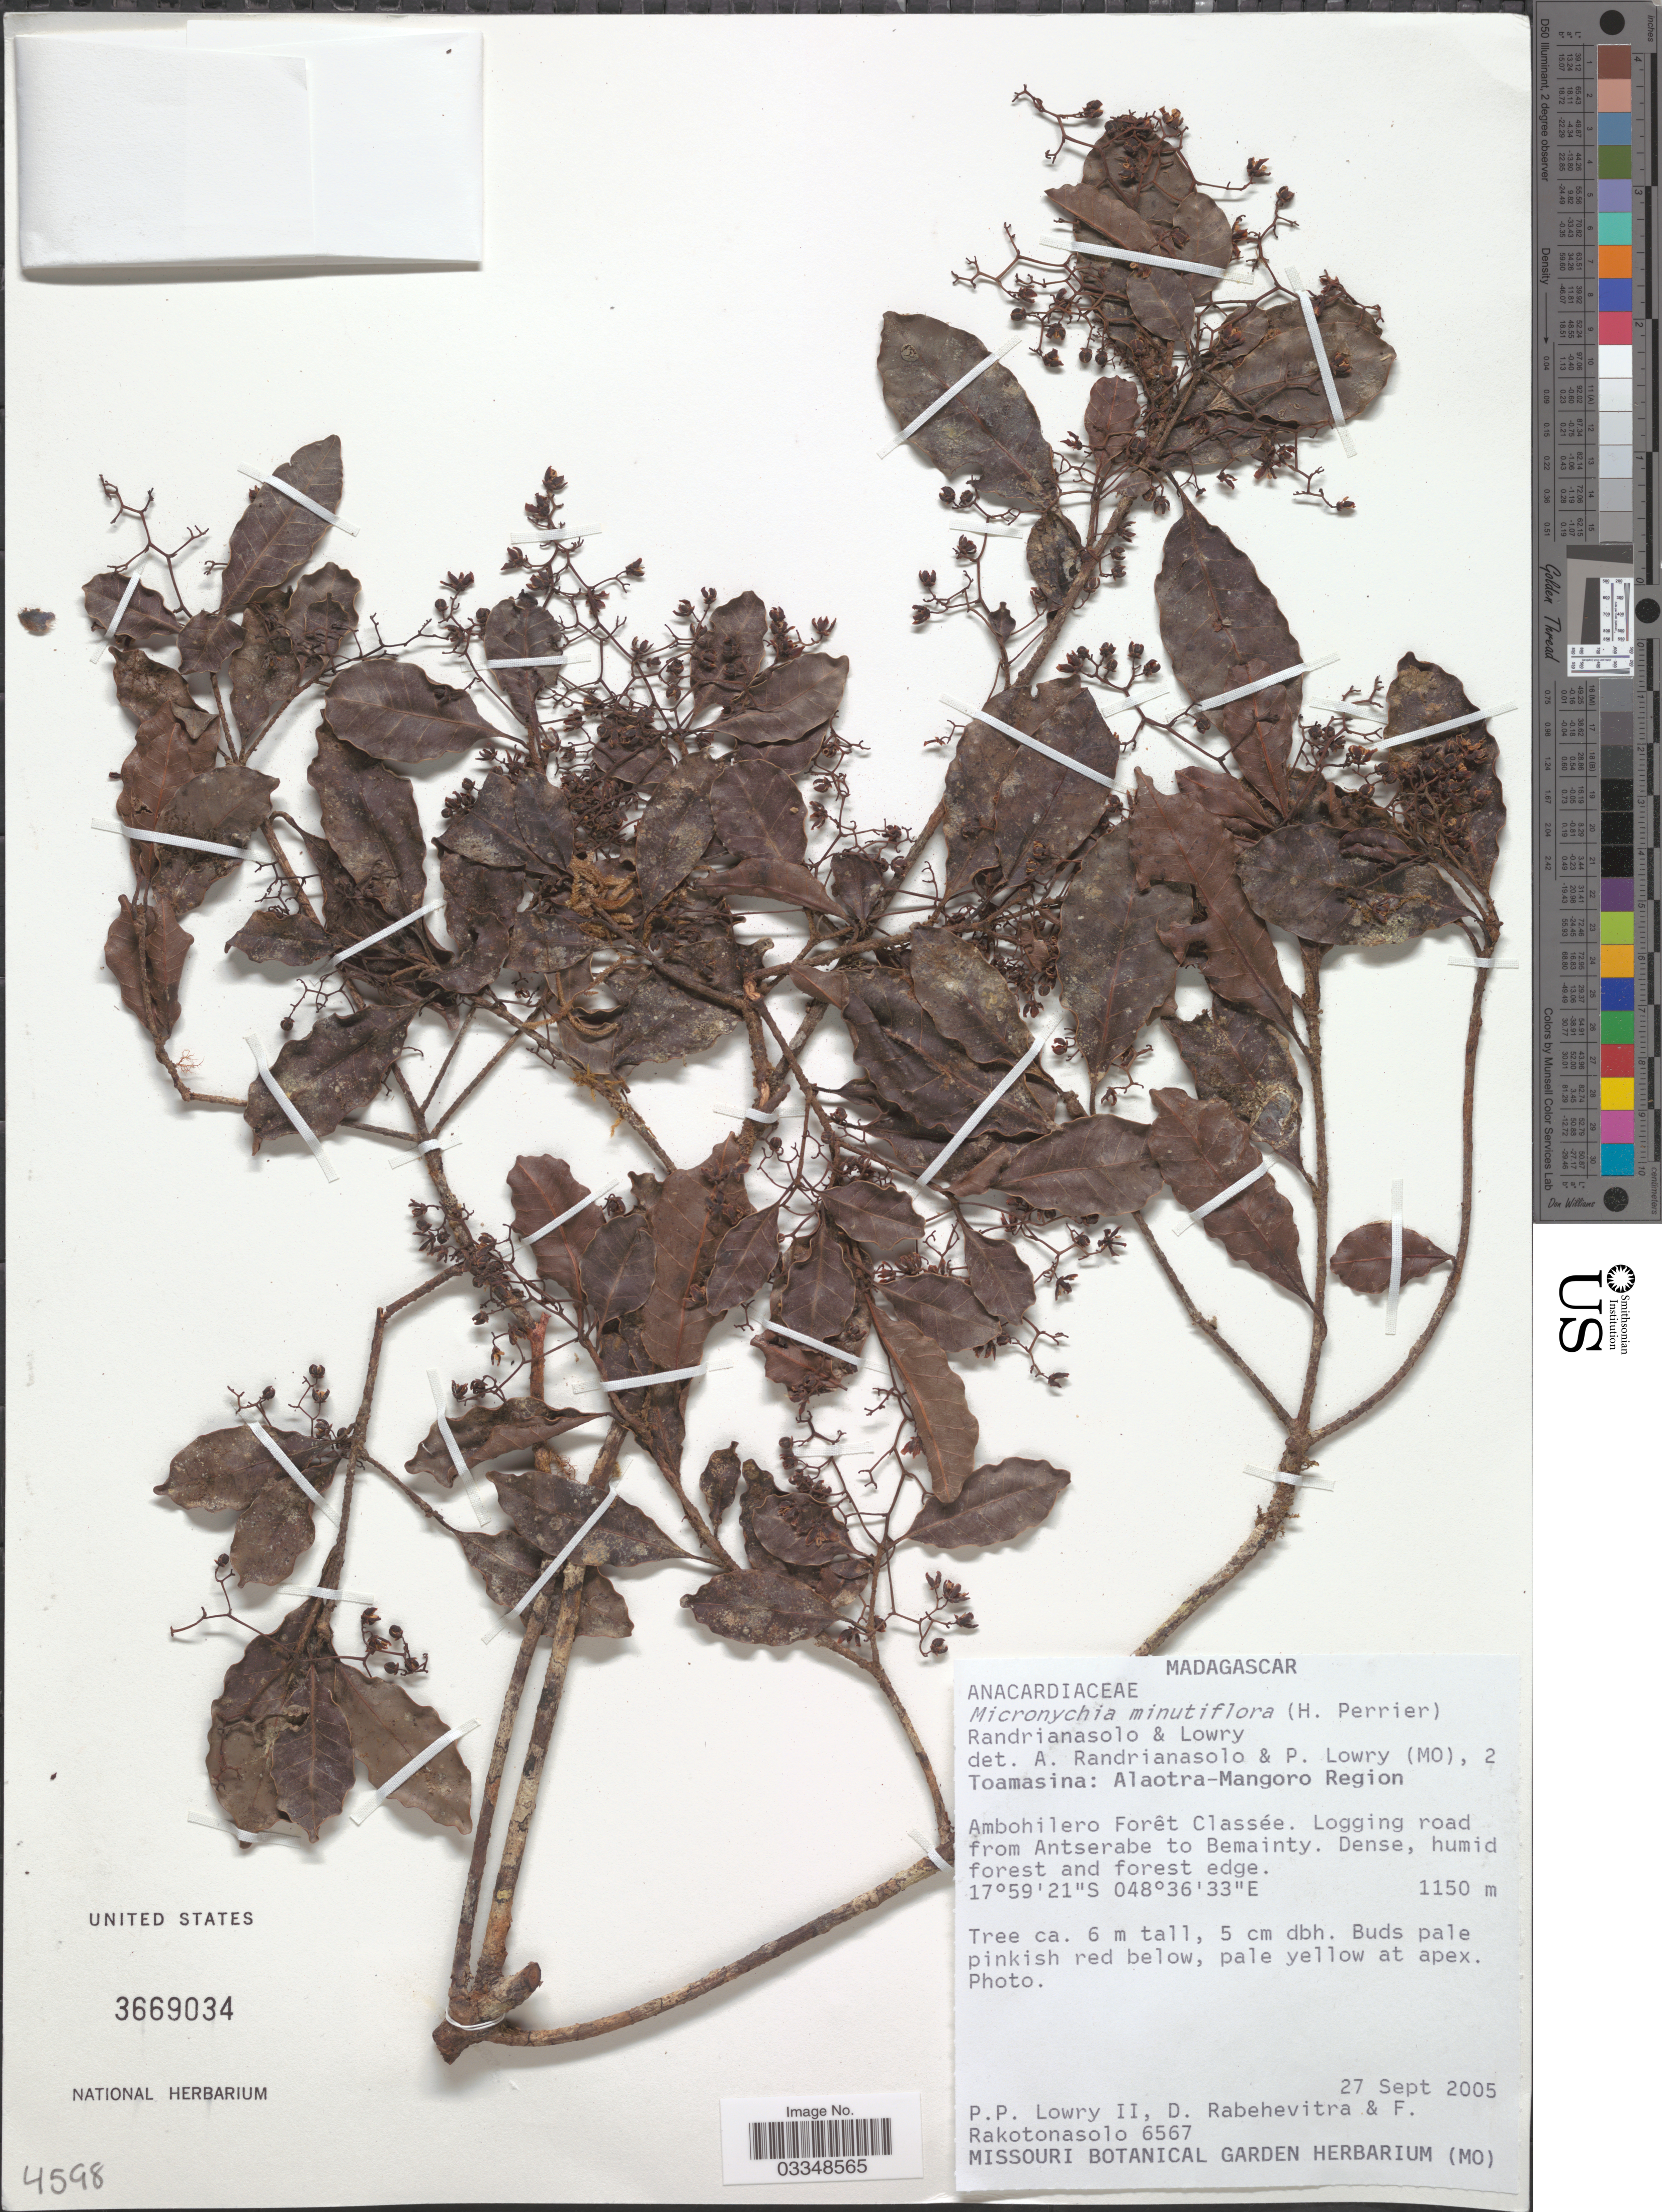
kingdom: Plantae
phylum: Tracheophyta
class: Magnoliopsida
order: Sapindales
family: Anacardiaceae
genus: Micronychia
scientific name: Micronychia minutiflora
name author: (H. Perrier) Randrian. & Lowry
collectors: P. Lowry, D. Rabehevitra & F. Rakotonasolo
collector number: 6567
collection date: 2005-09-27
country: Madagascar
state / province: Alaotra Mangoro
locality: Alaotra-Mangoro Region. Ambohilero Forêt Classée. Logging road from Antserabe to Bemainty.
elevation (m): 1150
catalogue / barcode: US 3669034